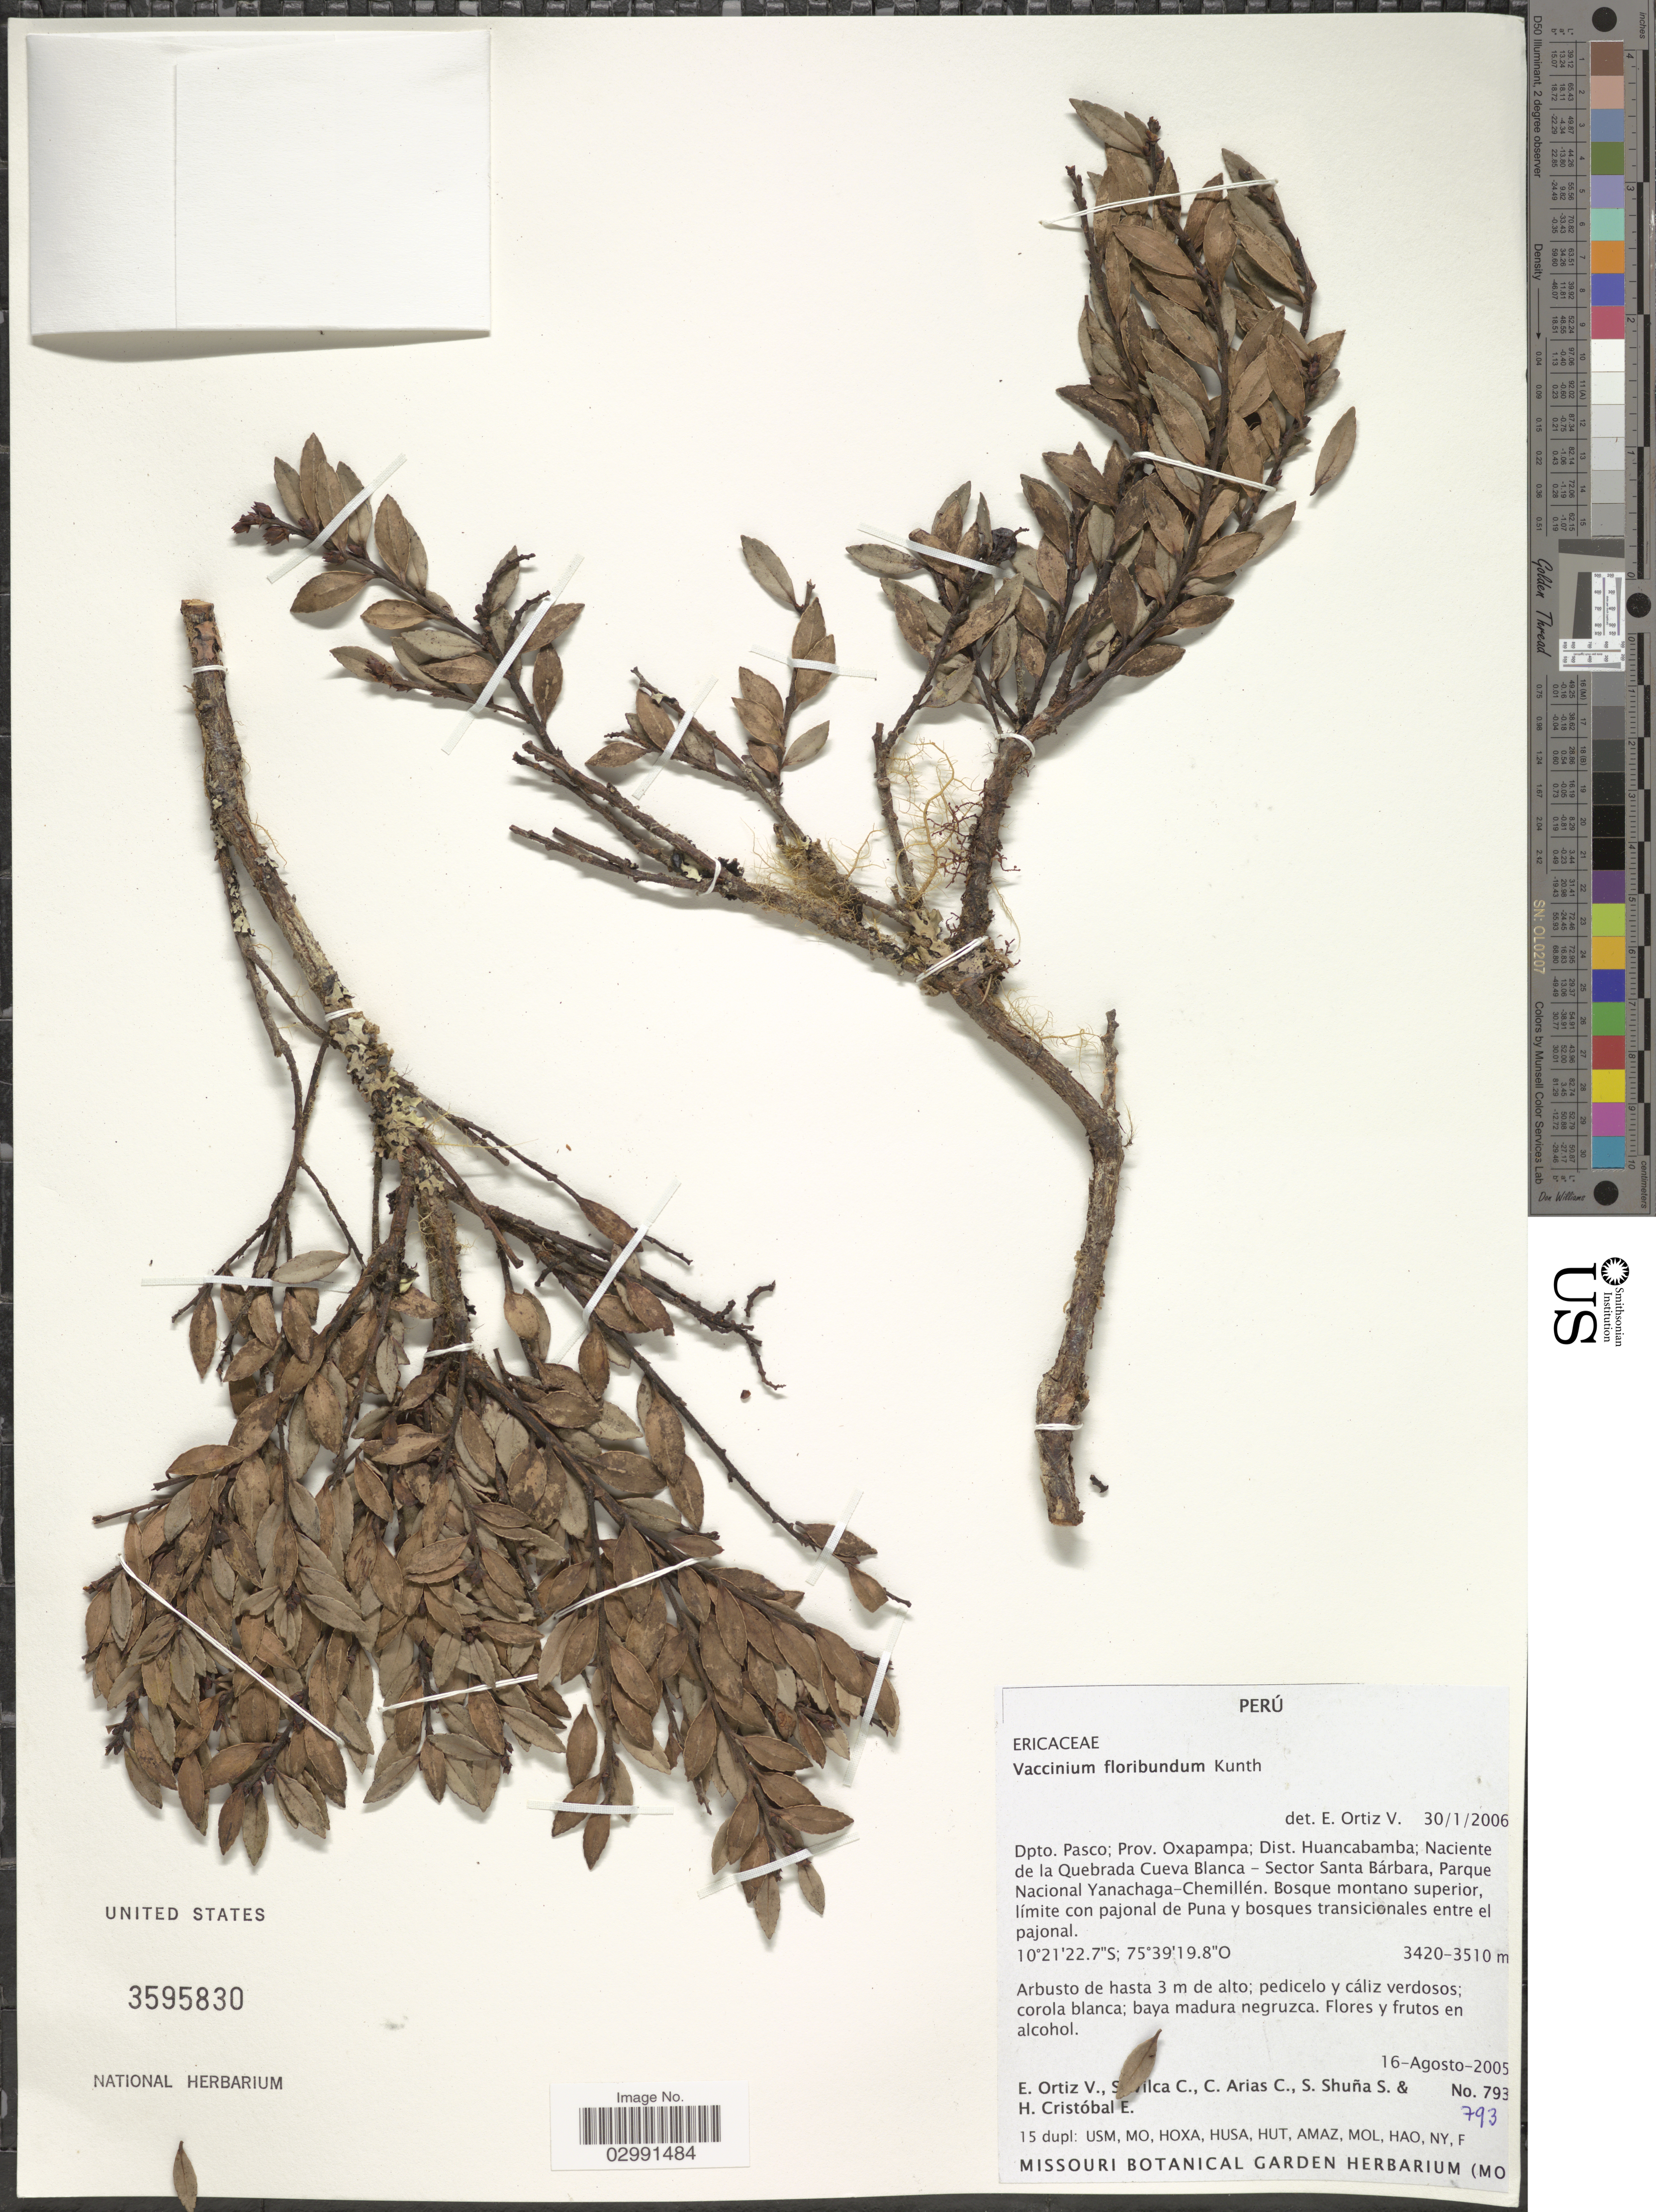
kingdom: Plantae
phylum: Tracheophyta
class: Magnoliopsida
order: Ericales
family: Ericaceae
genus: Vaccinium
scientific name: Vaccinium floribundum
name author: Kunth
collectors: E. Ortiz V., S. Vilca C., C. Arias C., S. Shuña S. & H. Cristobal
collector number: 793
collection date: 2005-08-16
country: Peru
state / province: Pasco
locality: Dpto. Pasco; Prov. Oxapampa; Dist. Huancabamba; Naciente de la Quebrada Cueva Blanca - Sector Santa Bárbara, Parque Nacional Yanachaga-Chemillén.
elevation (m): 3420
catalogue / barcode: US 3595830